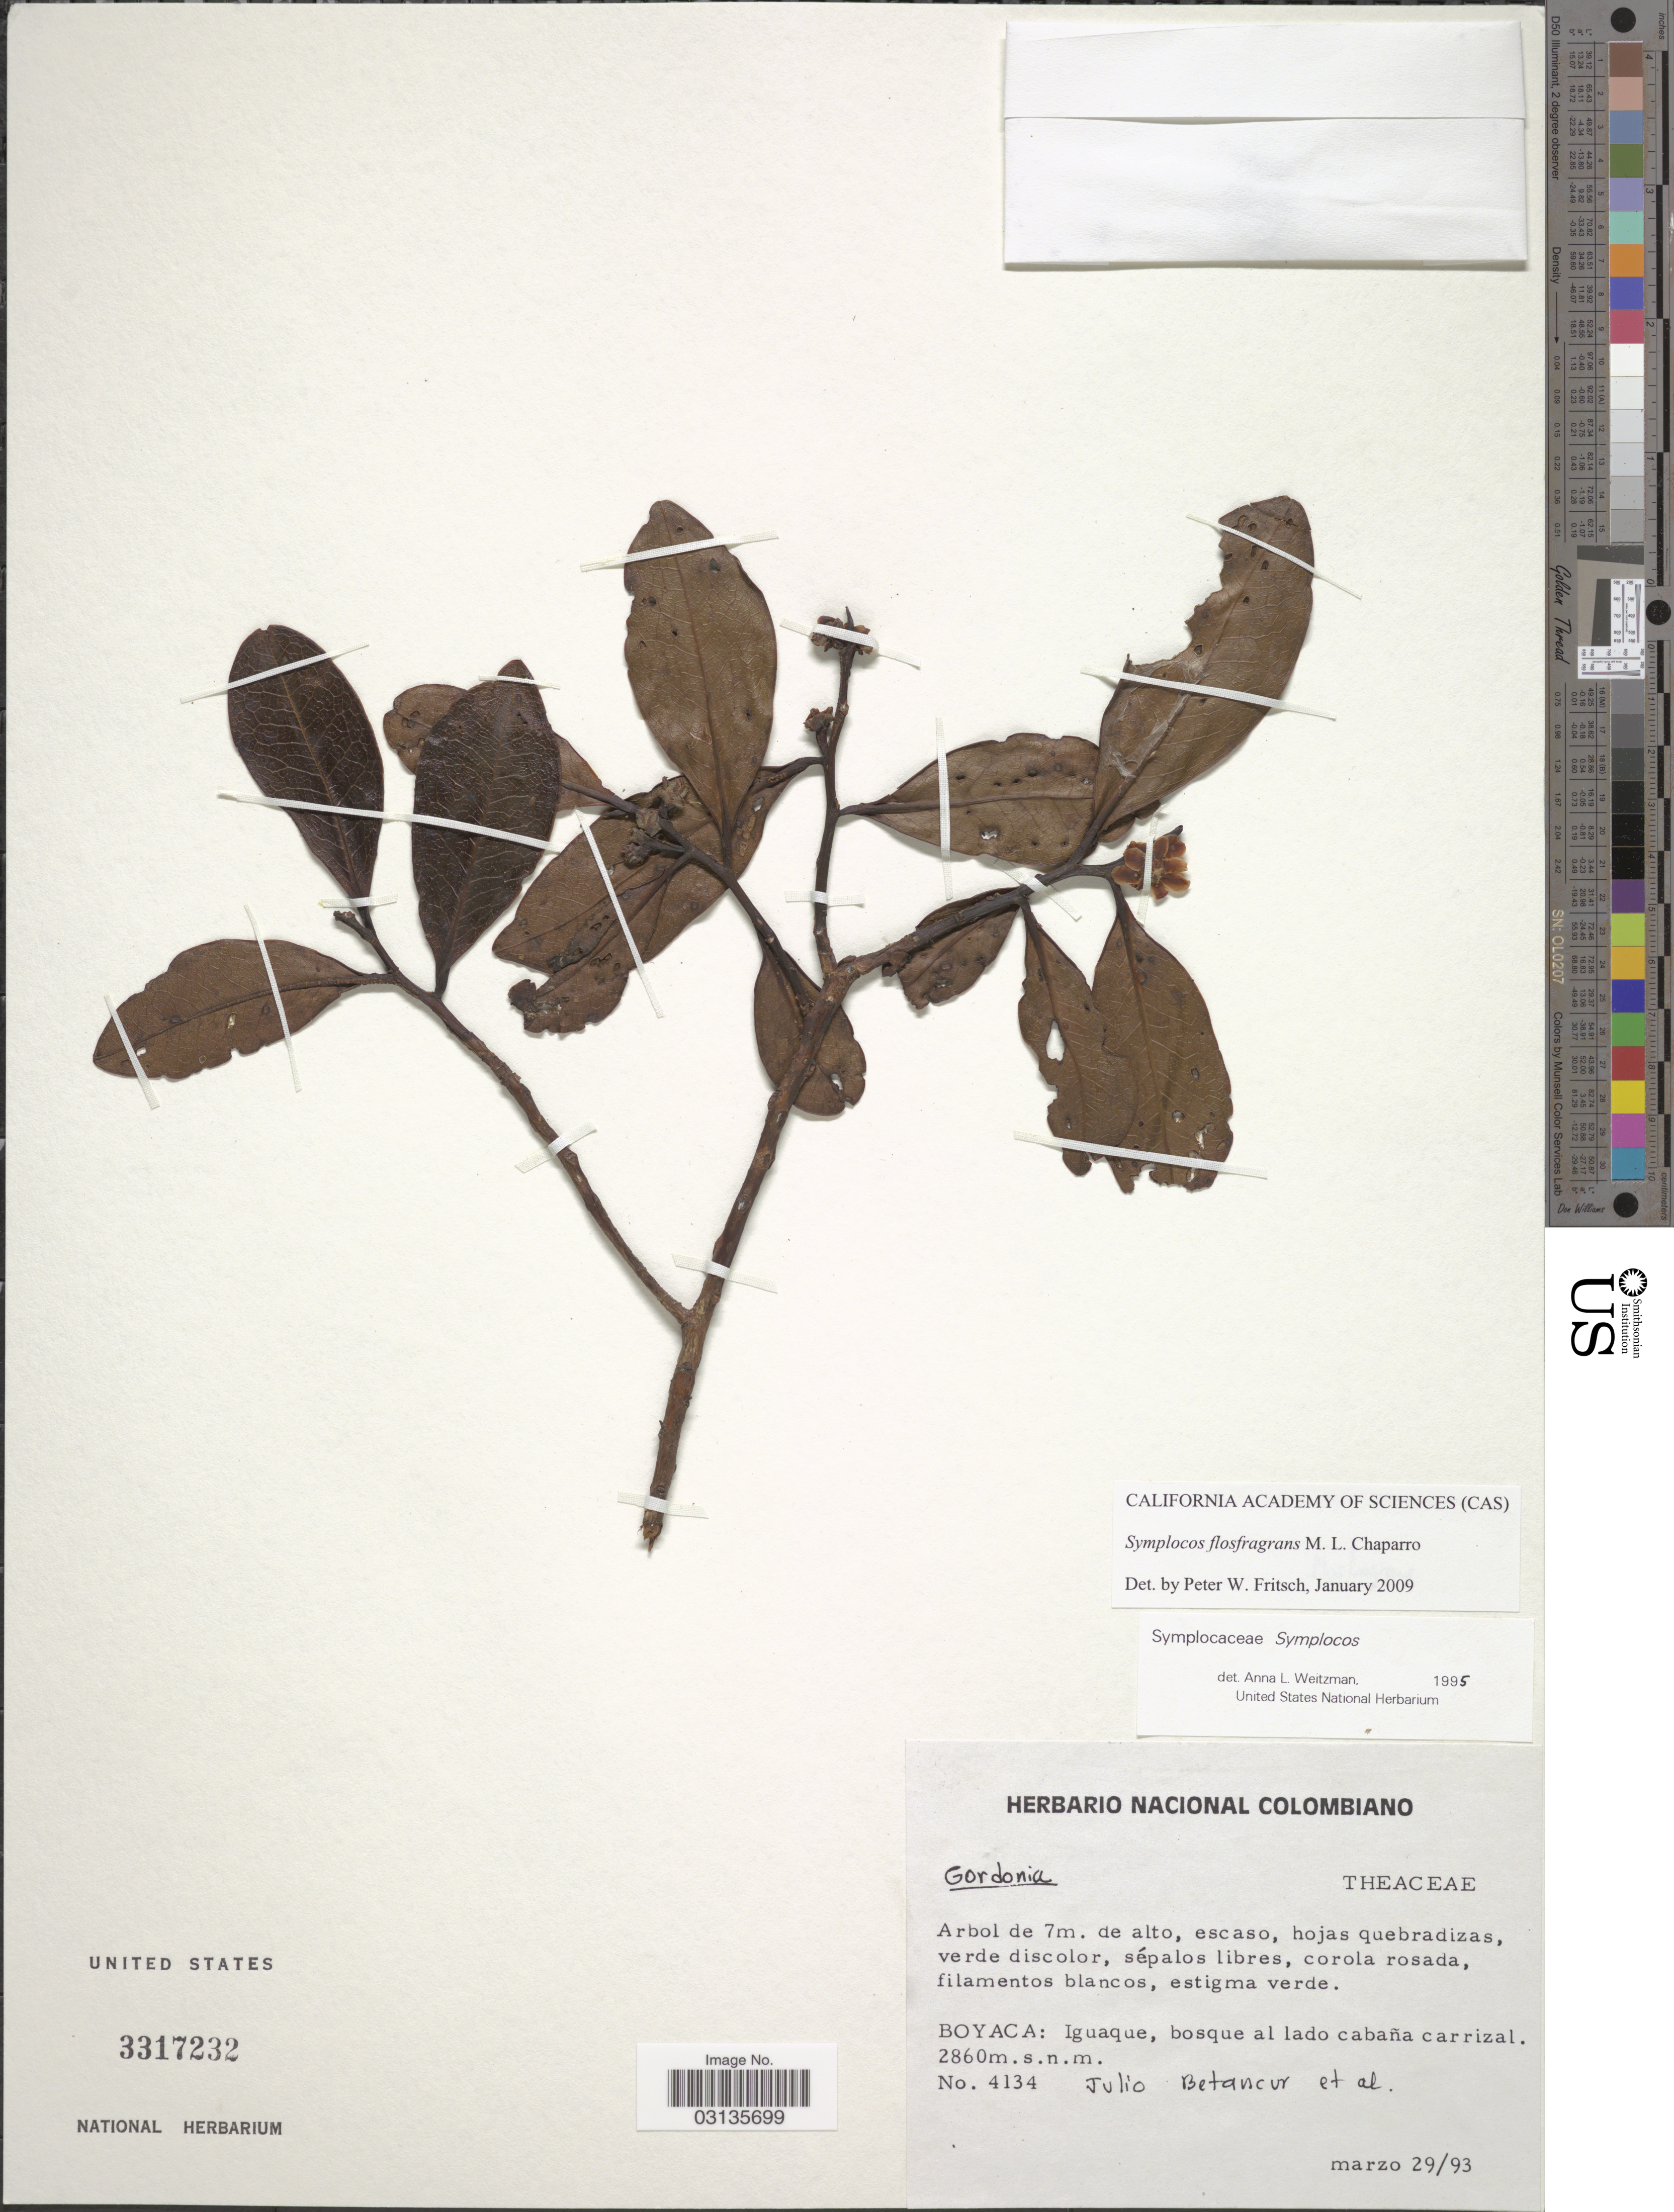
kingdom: Plantae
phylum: Tracheophyta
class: Magnoliopsida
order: Ericales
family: Symplocaceae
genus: Symplocos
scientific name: Symplocos flosfragrans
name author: Chaparro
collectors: J. Betancur & et al.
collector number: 4134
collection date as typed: Transcribed d/m/y: 29/3/93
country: Colombia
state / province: Boyacá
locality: Iguaque, bosque al aldo cabaña carrizal.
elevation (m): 2860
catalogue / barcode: US 3317232